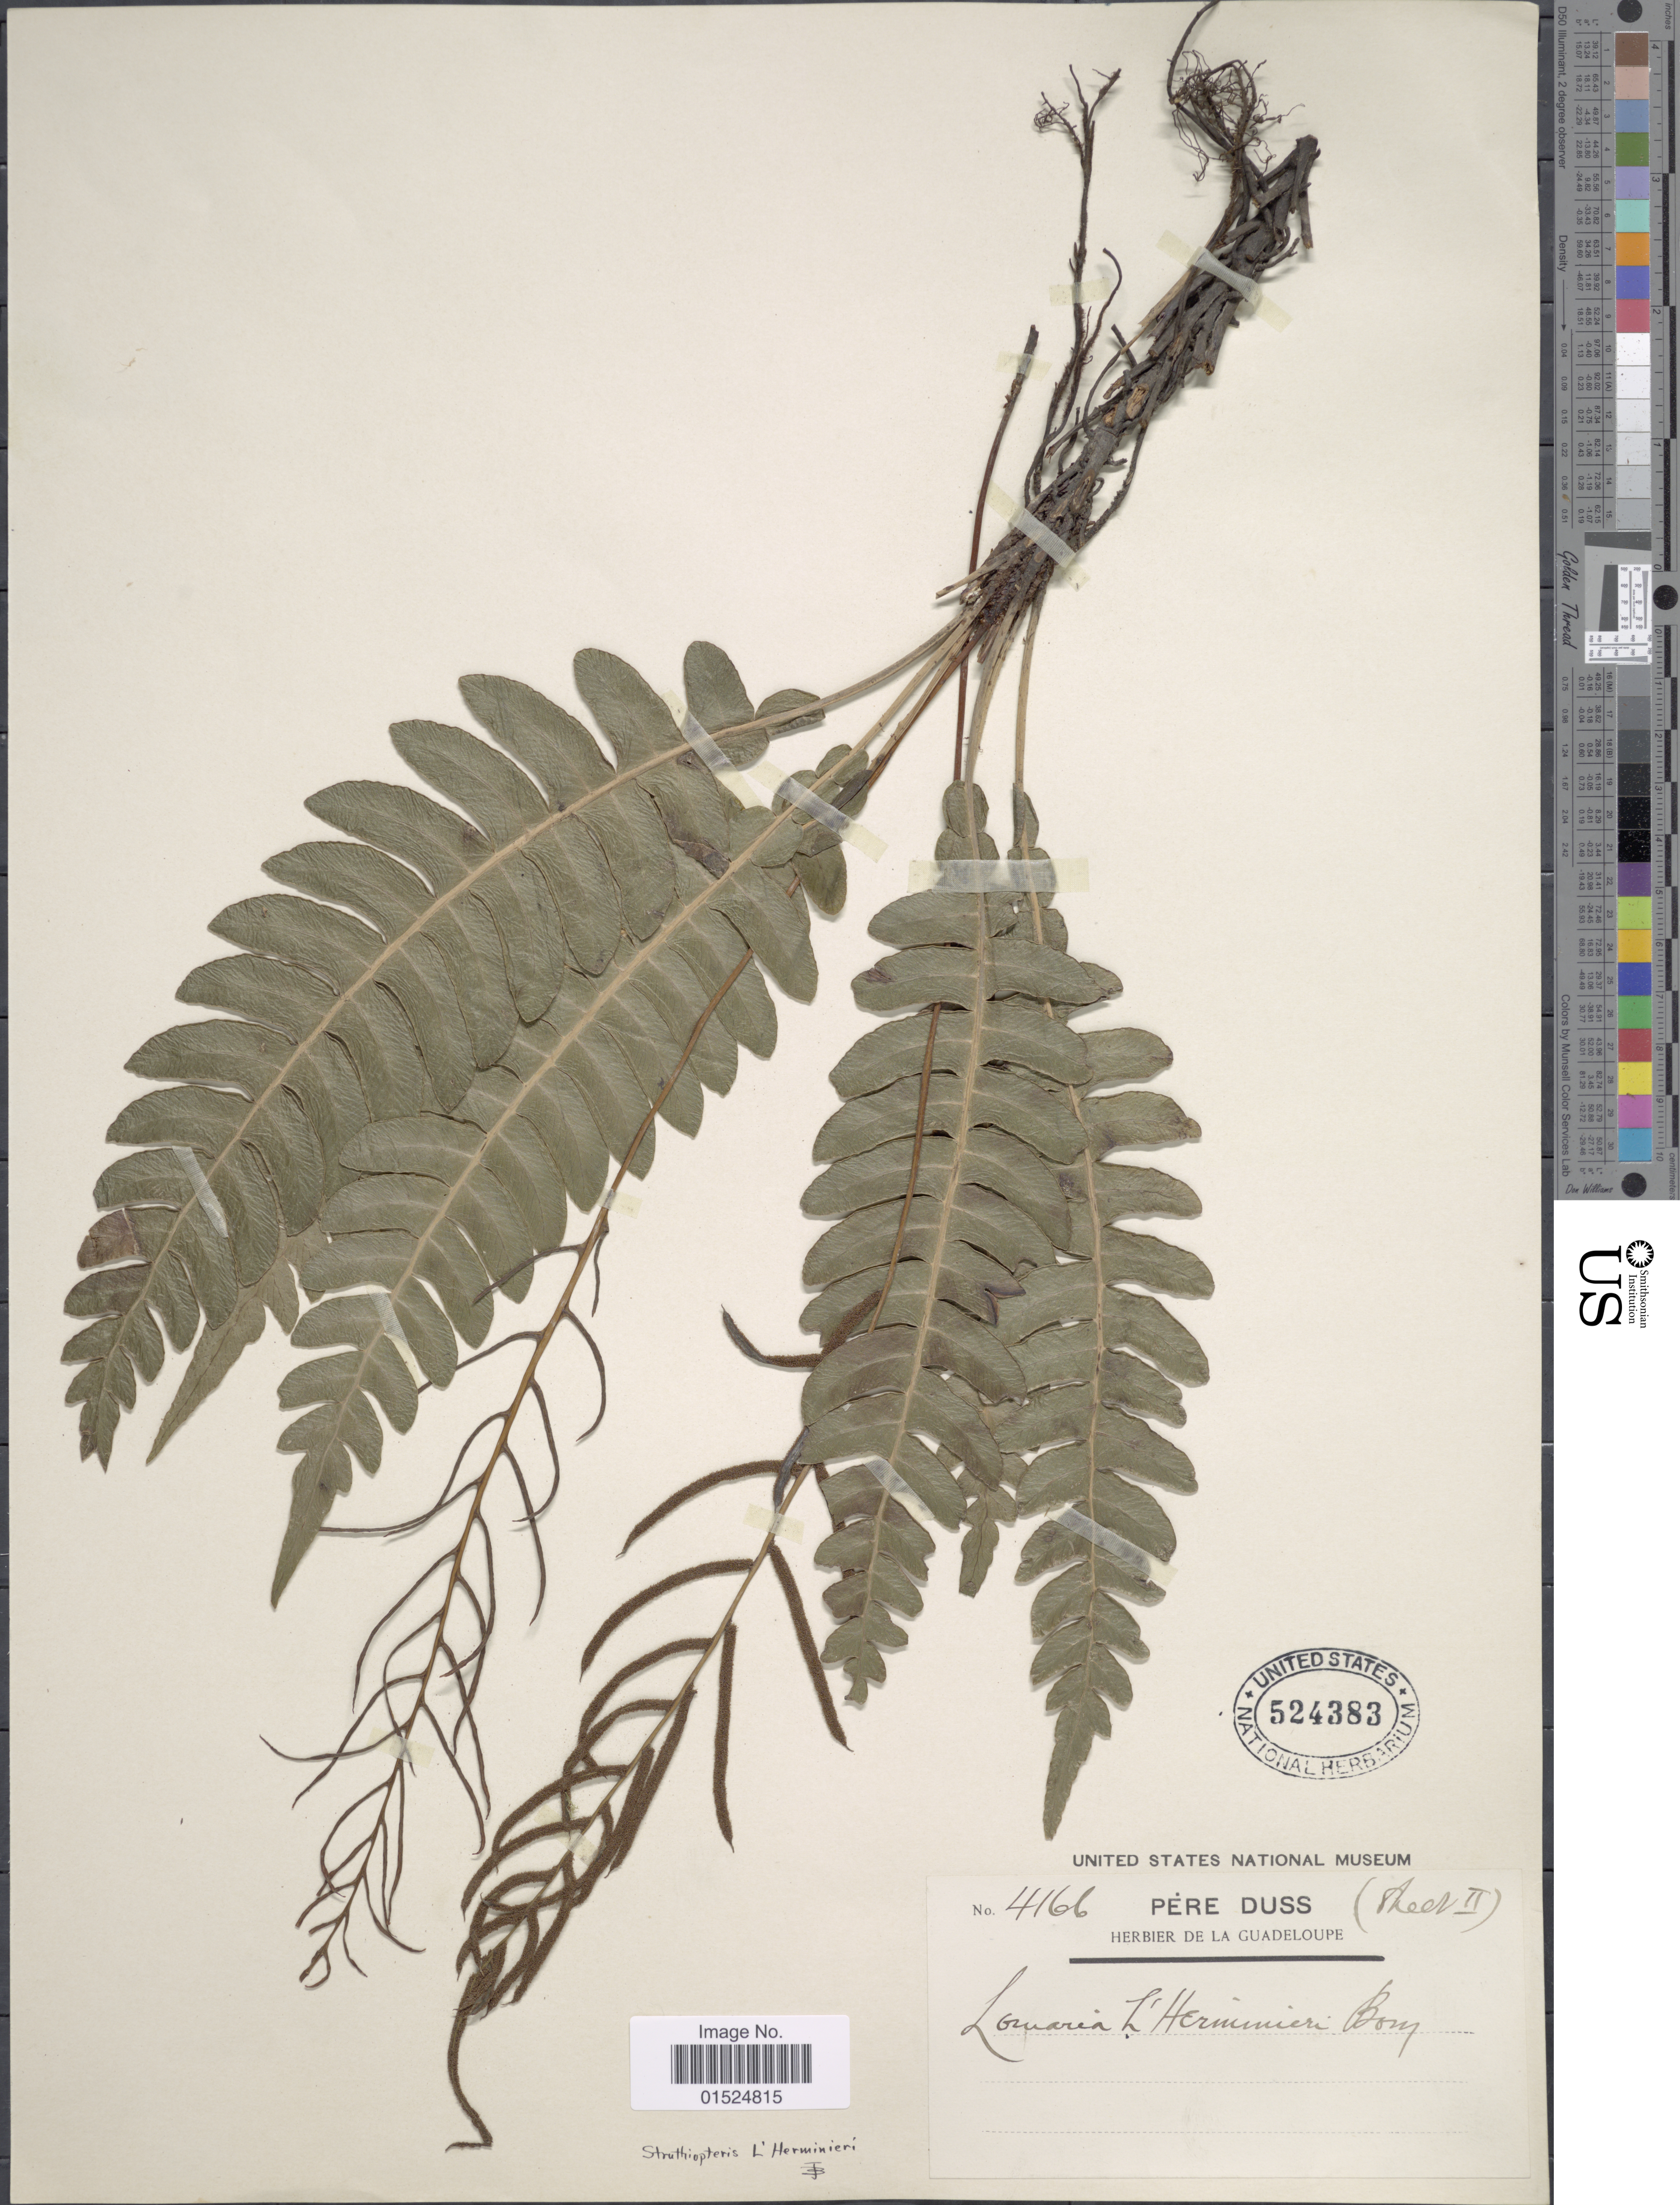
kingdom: Plantae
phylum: Tracheophyta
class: Polypodiopsida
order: Polypodiales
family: Blechnaceae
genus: Blechnum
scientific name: Blechnum l'herminieri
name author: (Bory) C. Chr.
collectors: Père Duss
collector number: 4166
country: Guadeloupe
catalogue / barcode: US 524383